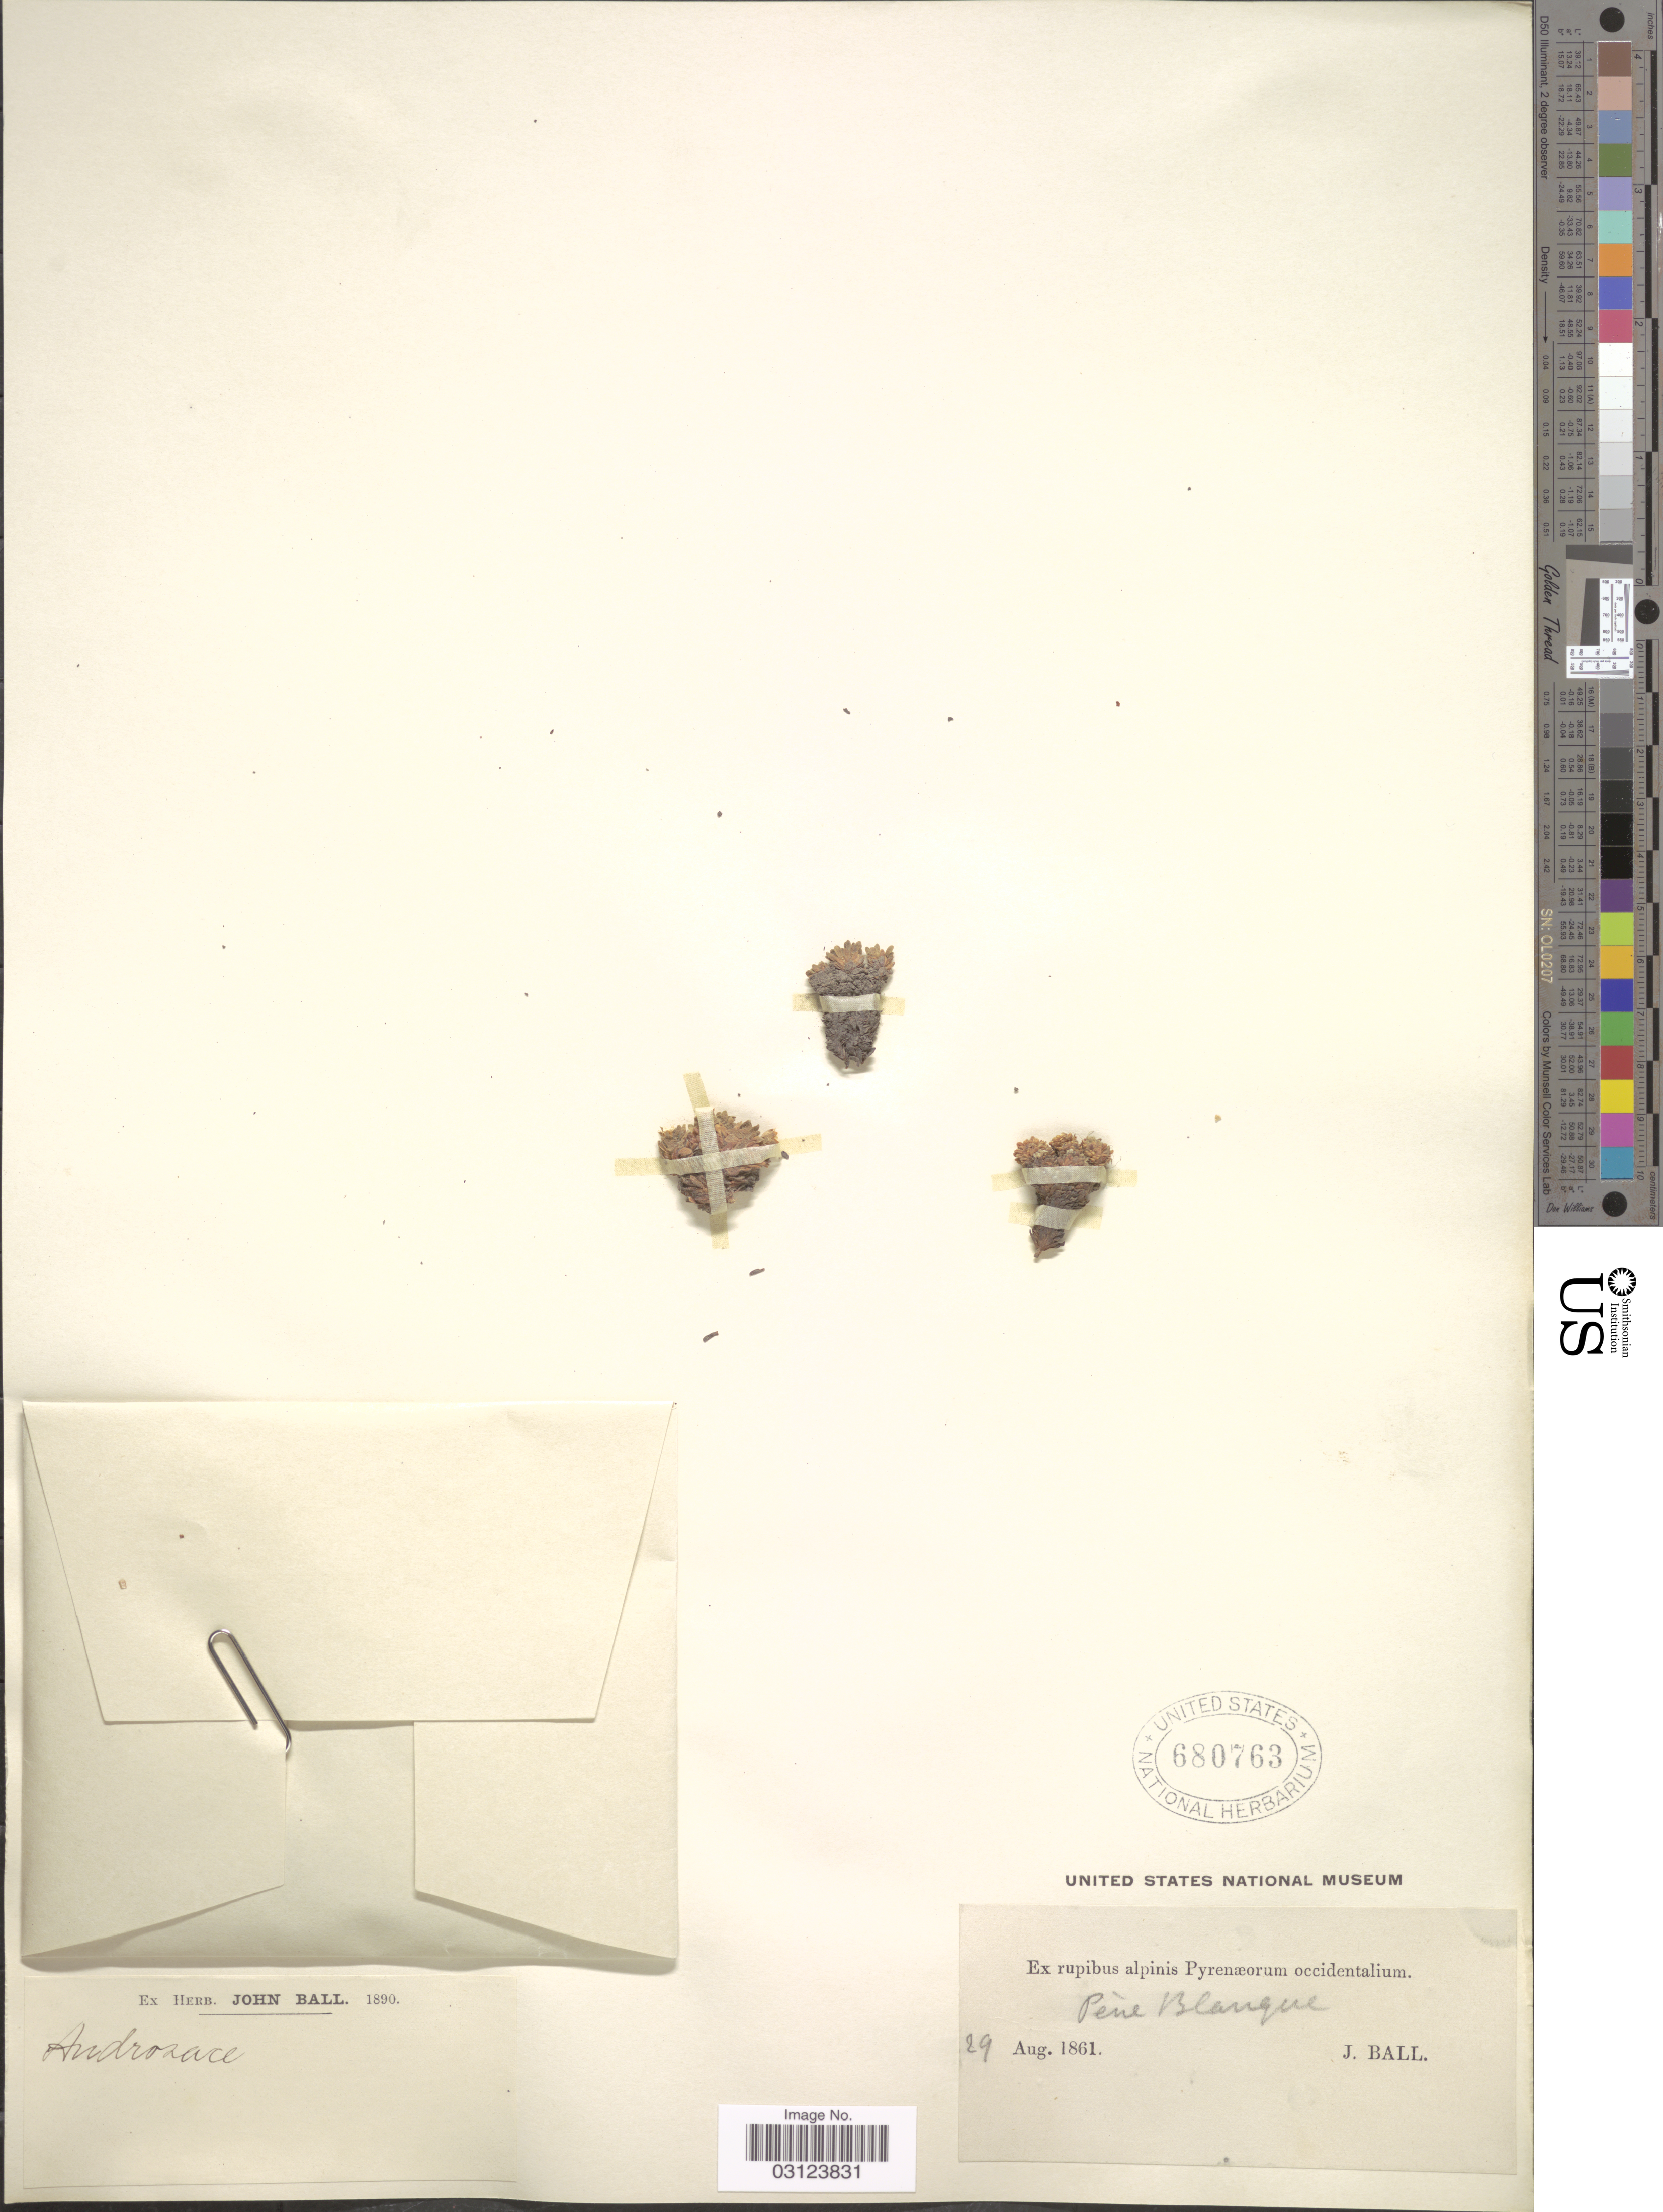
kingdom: Plantae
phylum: Tracheophyta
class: Magnoliopsida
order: Ericales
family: Primulaceae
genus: Androsace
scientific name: Androsace sp.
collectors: J. Ball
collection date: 1861-08-29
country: France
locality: Ex rupibus calcareis Pyrenæorum occidentalium. Pène Blanque.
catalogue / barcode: US 680763